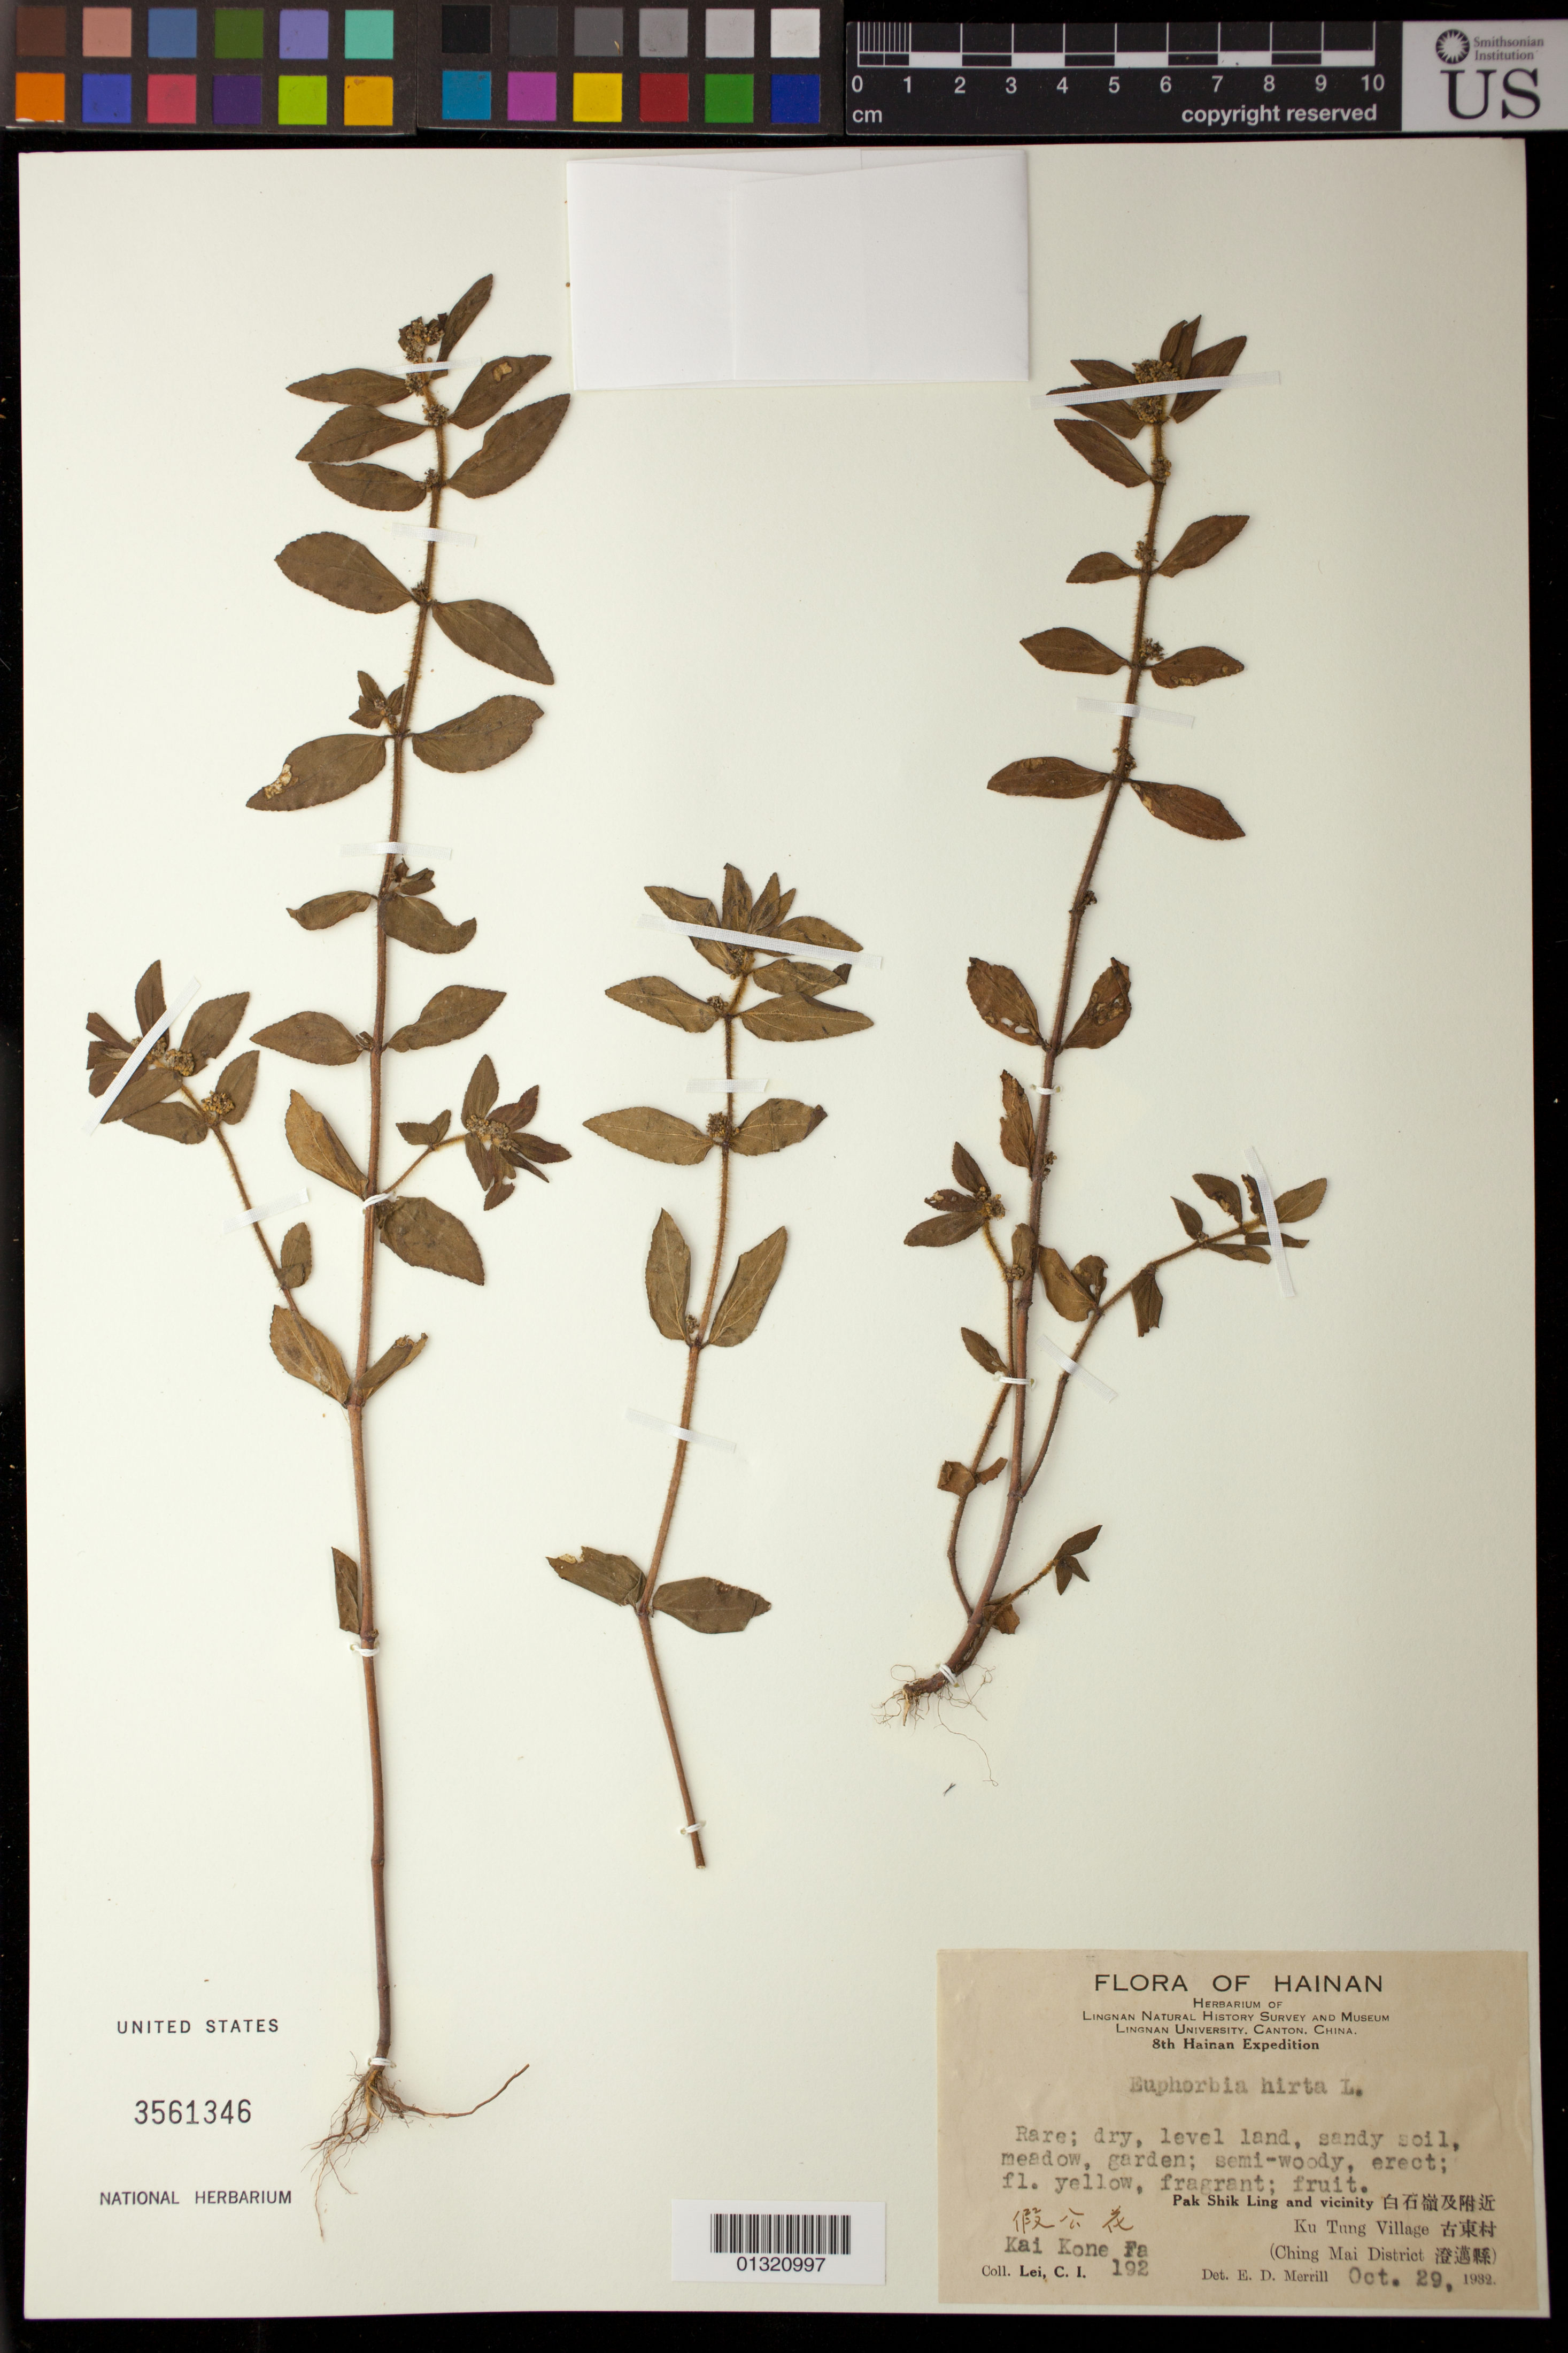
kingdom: Plantae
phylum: Tracheophyta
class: Magnoliopsida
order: Malpighiales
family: Euphorbiaceae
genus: Euphorbia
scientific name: Euphorbia hirta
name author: L.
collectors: C. I. Lei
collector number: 192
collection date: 1932-10-29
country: China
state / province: Hainan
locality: Pak Shik Ling and vicinity, Ku Tung Village, (Ching Mai District)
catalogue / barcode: US 3561346